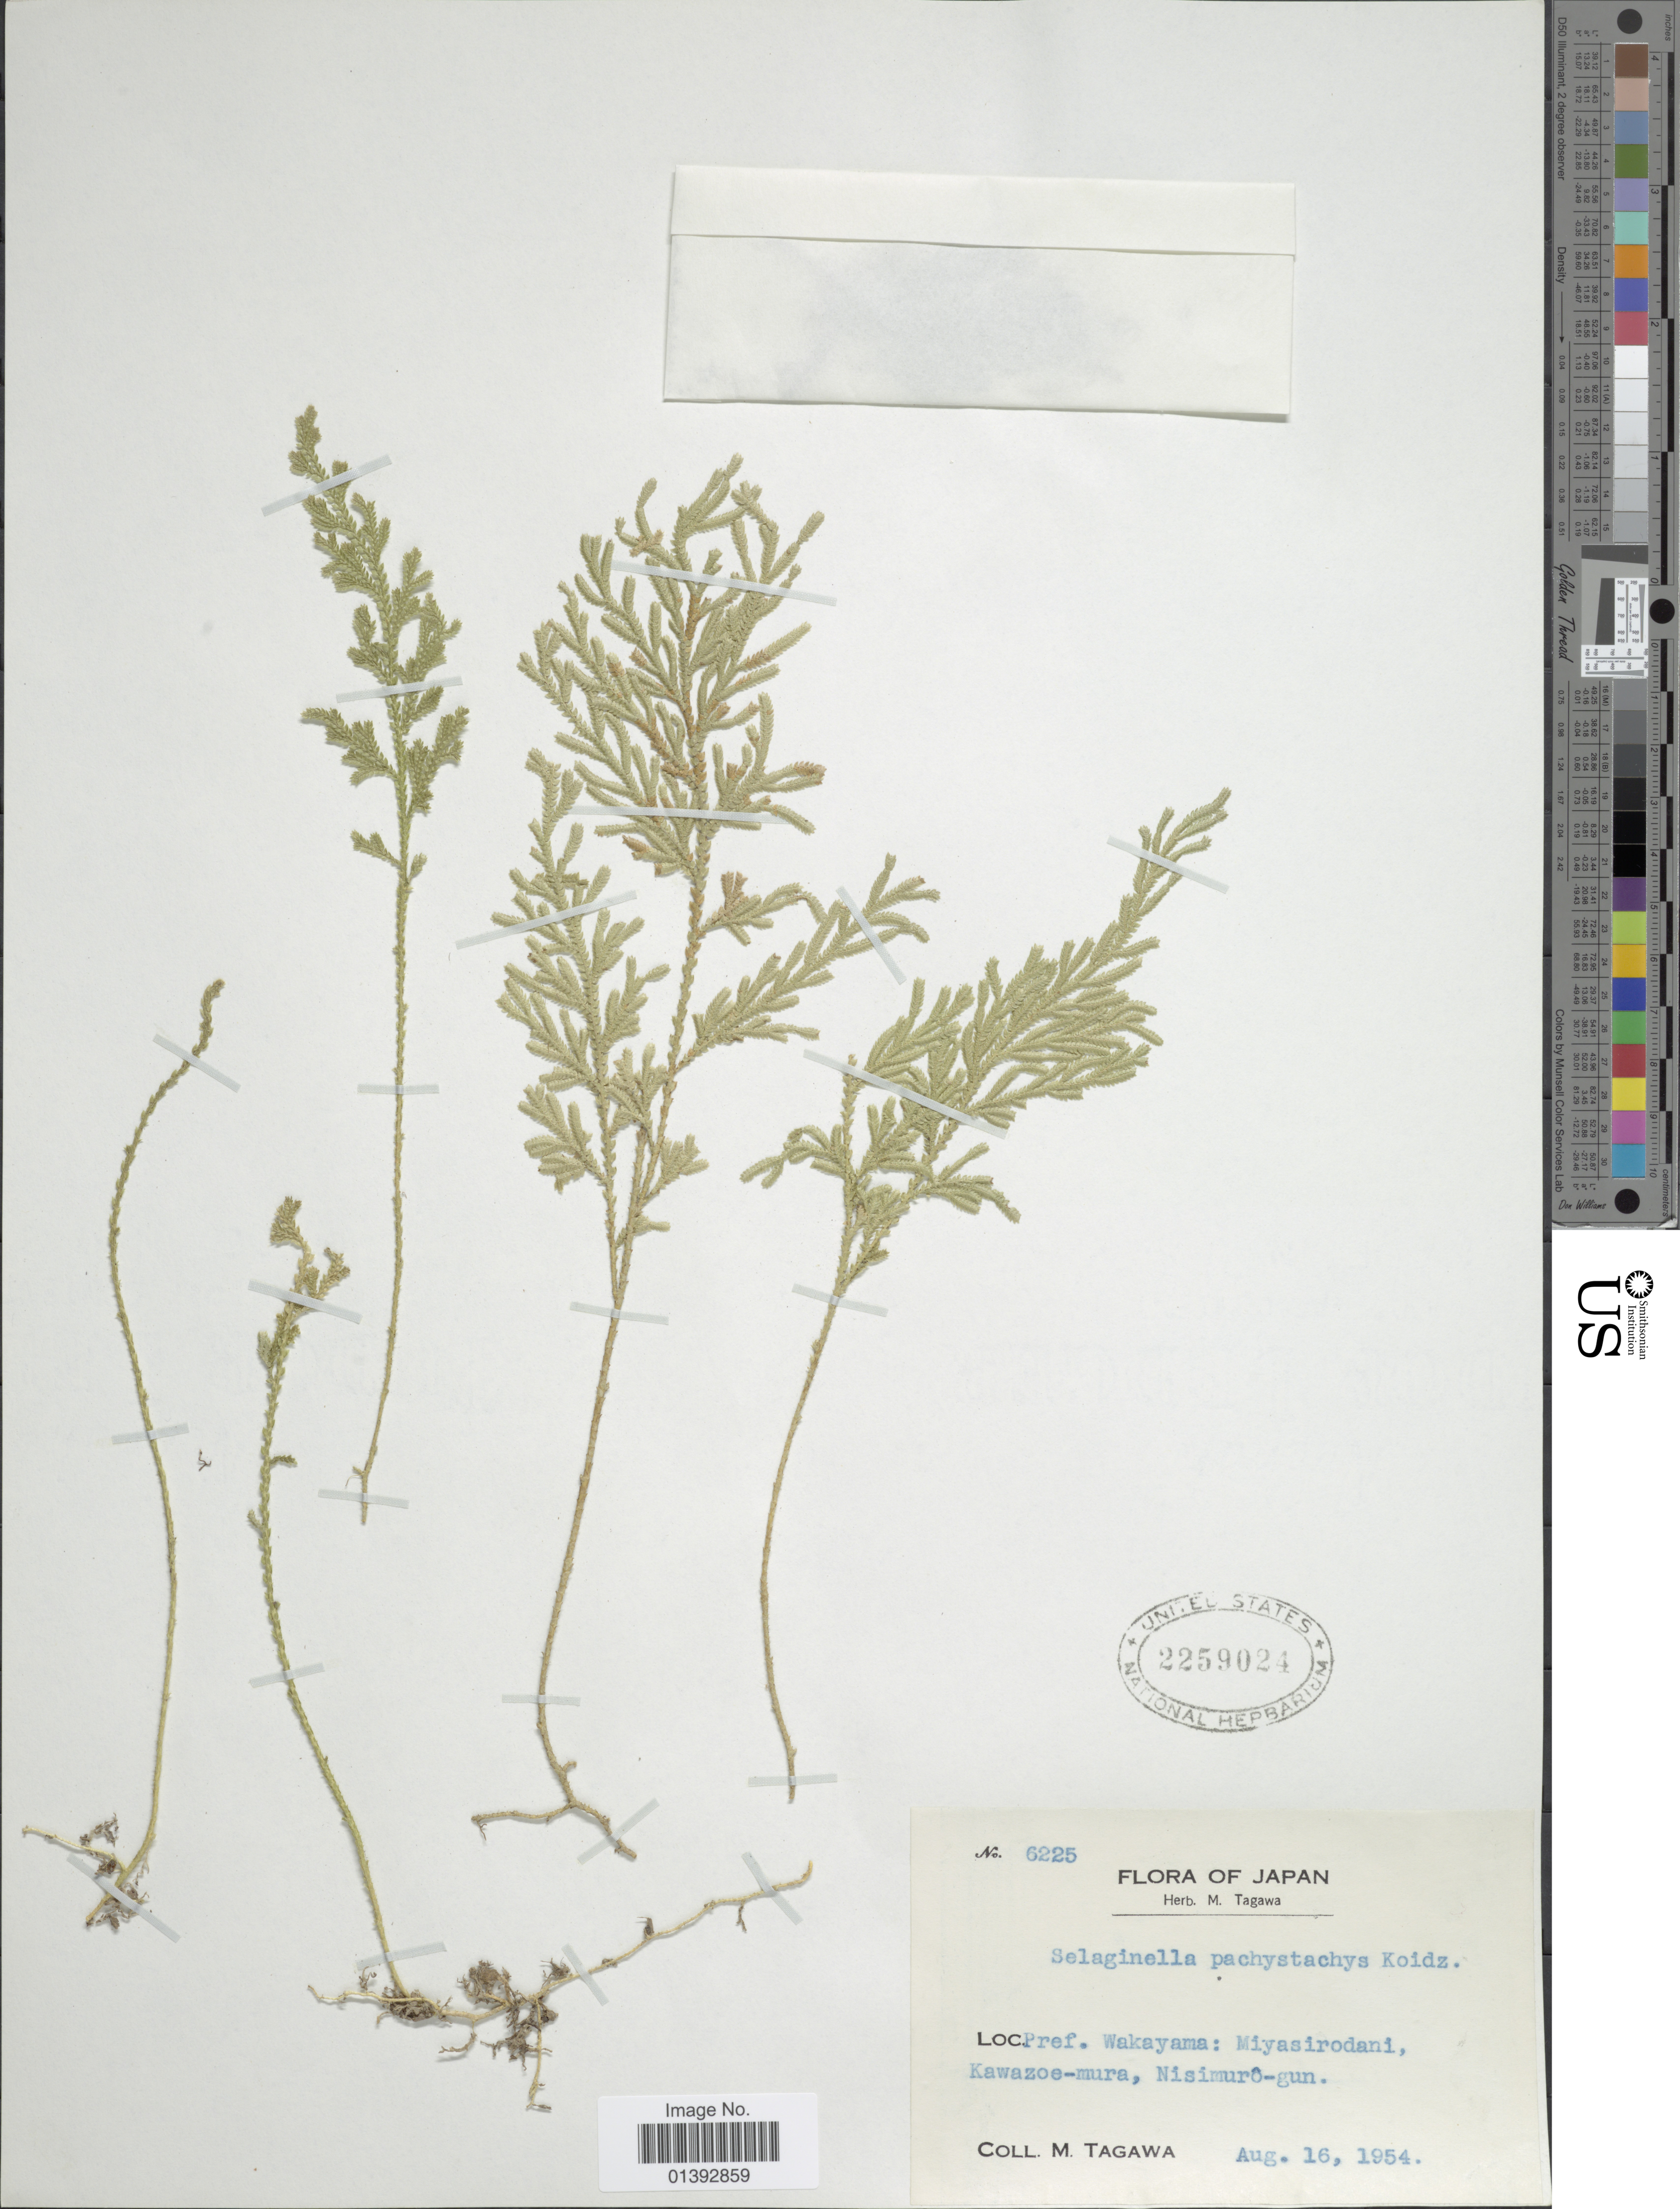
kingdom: Plantae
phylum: Tracheophyta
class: Lycopodiopsida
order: Selaginellales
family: Selaginellaceae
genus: Selaginella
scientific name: Selaginella involvens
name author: (Sw.) Spring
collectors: M. Tagawa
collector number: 6225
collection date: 1954-08-16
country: Japan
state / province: Wakayama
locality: Pref. Wakayama: Miyasirodani, Kawazoe-mura, Nisimuro-gun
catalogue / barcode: US 2259024